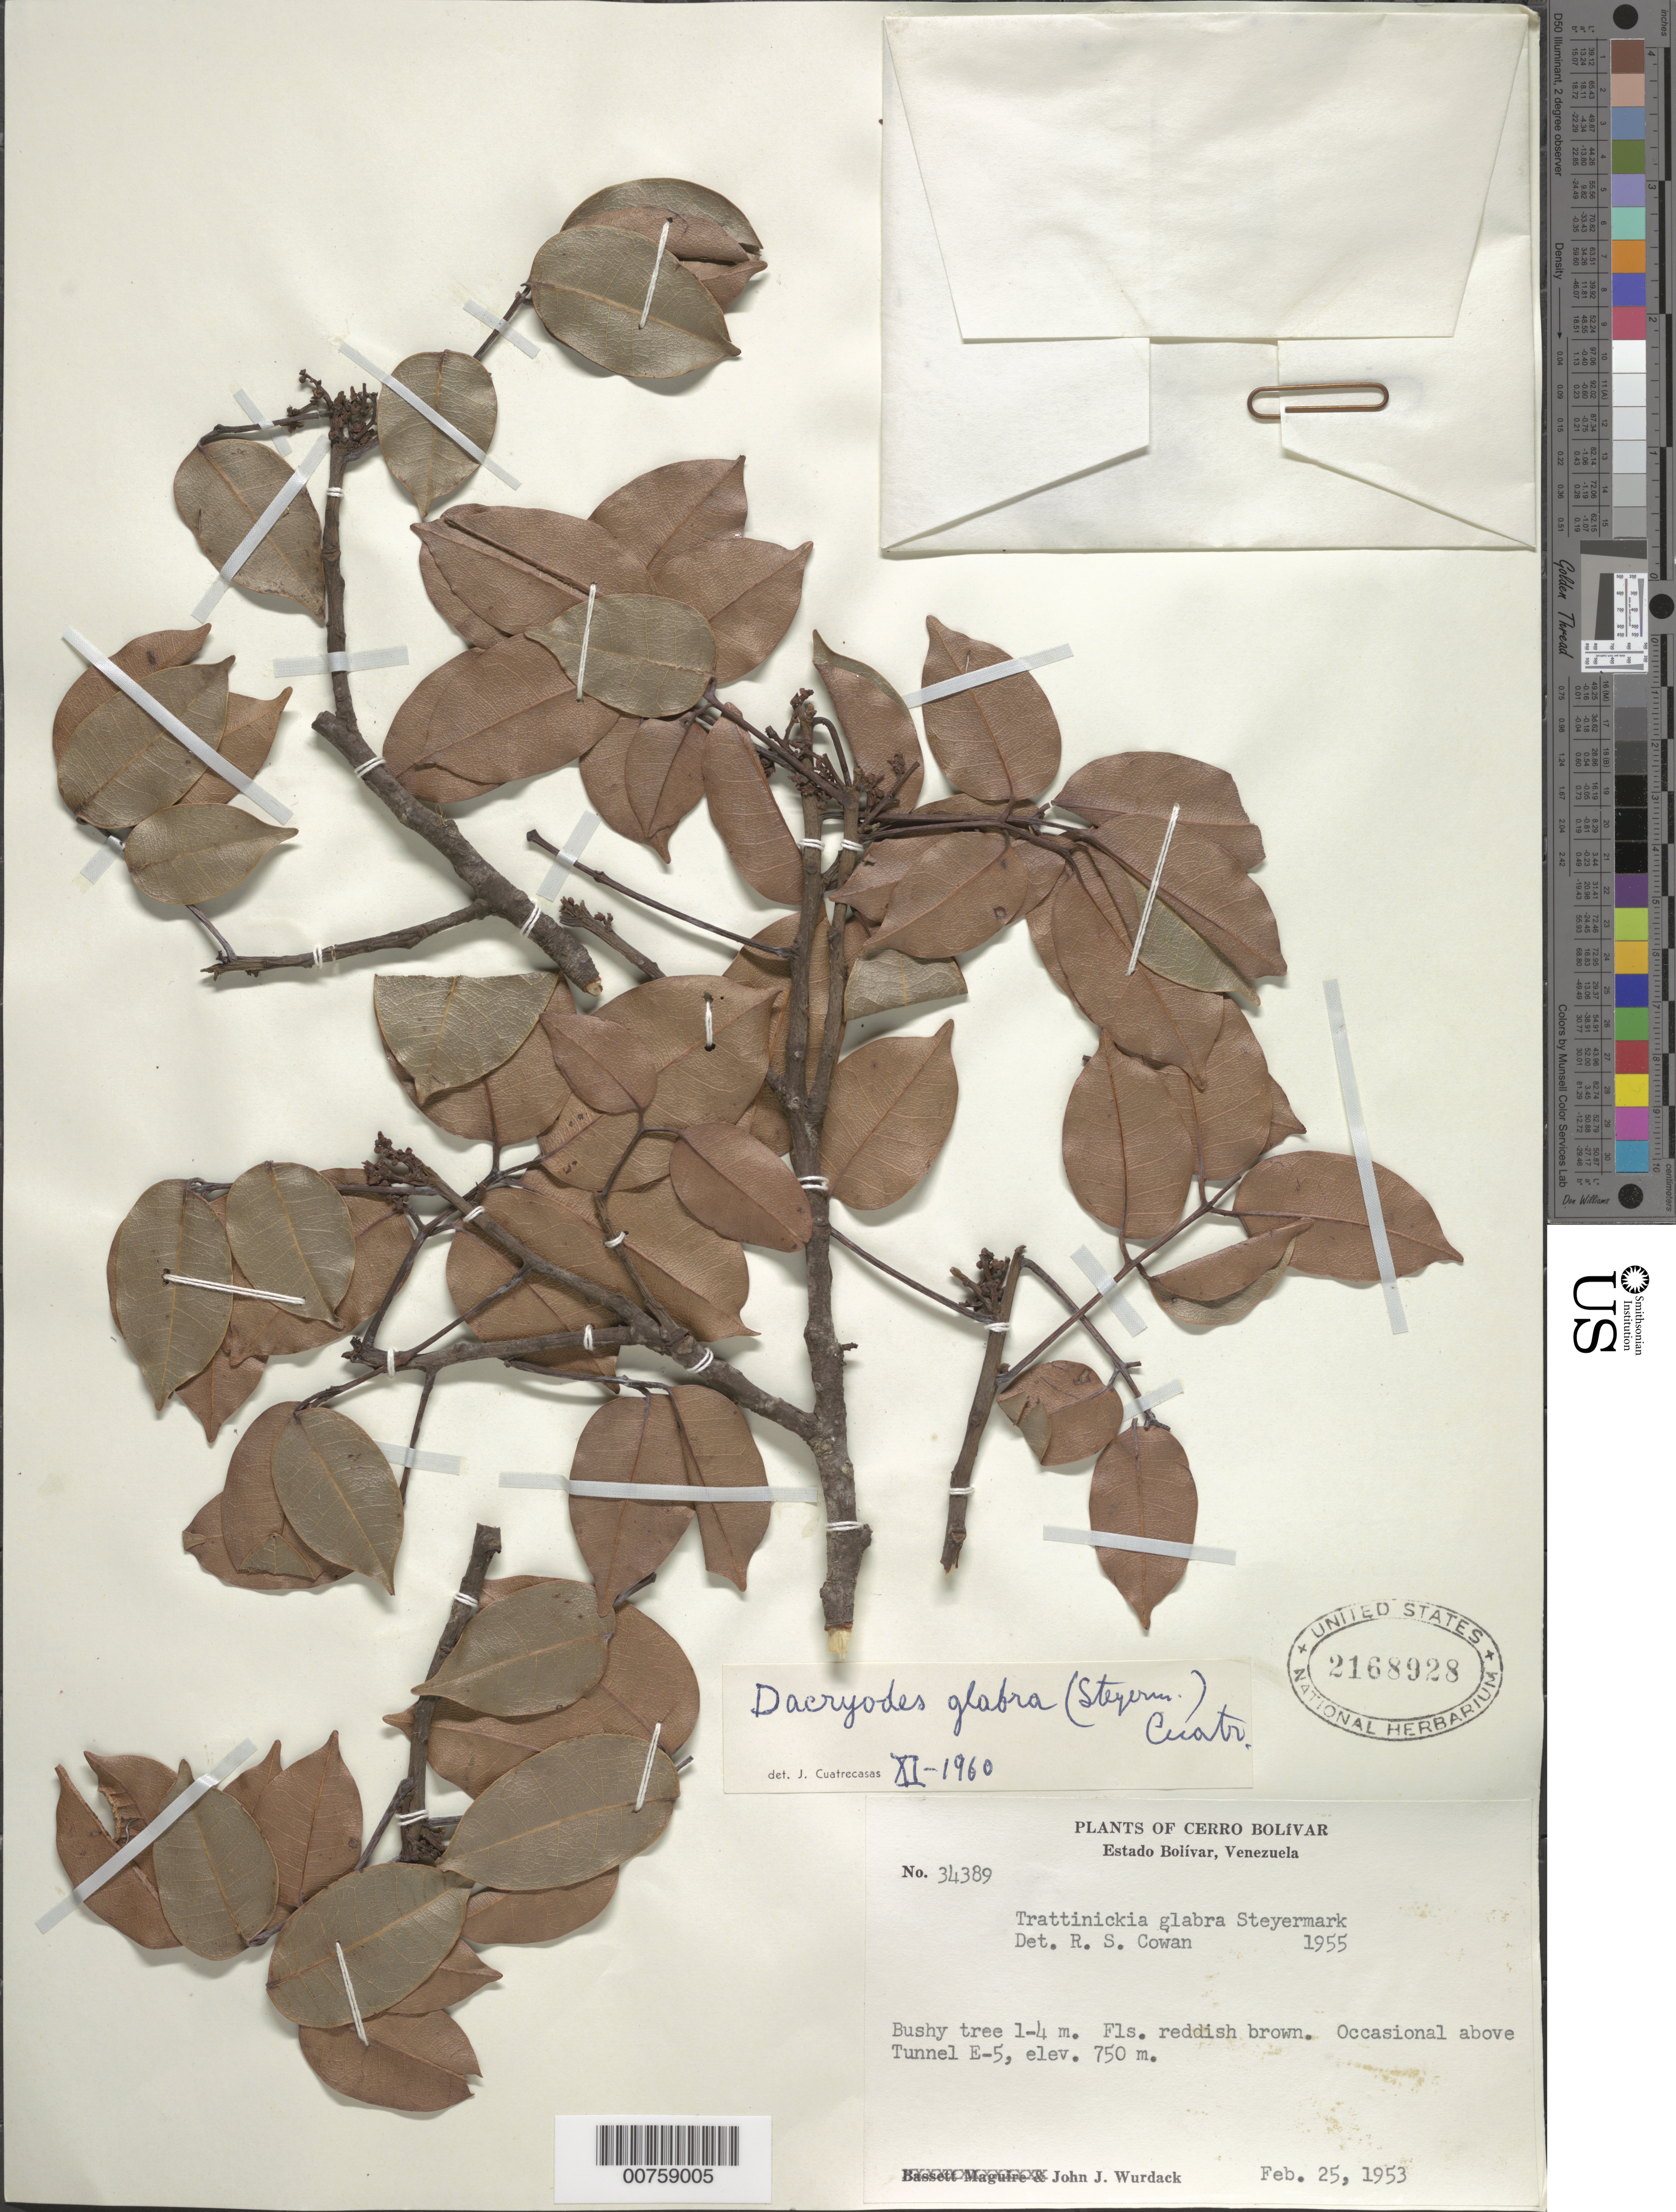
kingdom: Plantae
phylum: Tracheophyta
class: Magnoliopsida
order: Sapindales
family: Burseraceae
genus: Dacryodes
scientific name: Dacryodes glabra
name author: (Steyerm.) Cuatrec.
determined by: Cuatrecasas, J.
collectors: J. J. Wurdack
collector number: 34389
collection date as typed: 25-Feb-53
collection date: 1953-02-25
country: Venezuela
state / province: Bolívar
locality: Tunnel E-5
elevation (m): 750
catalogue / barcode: US 2168928